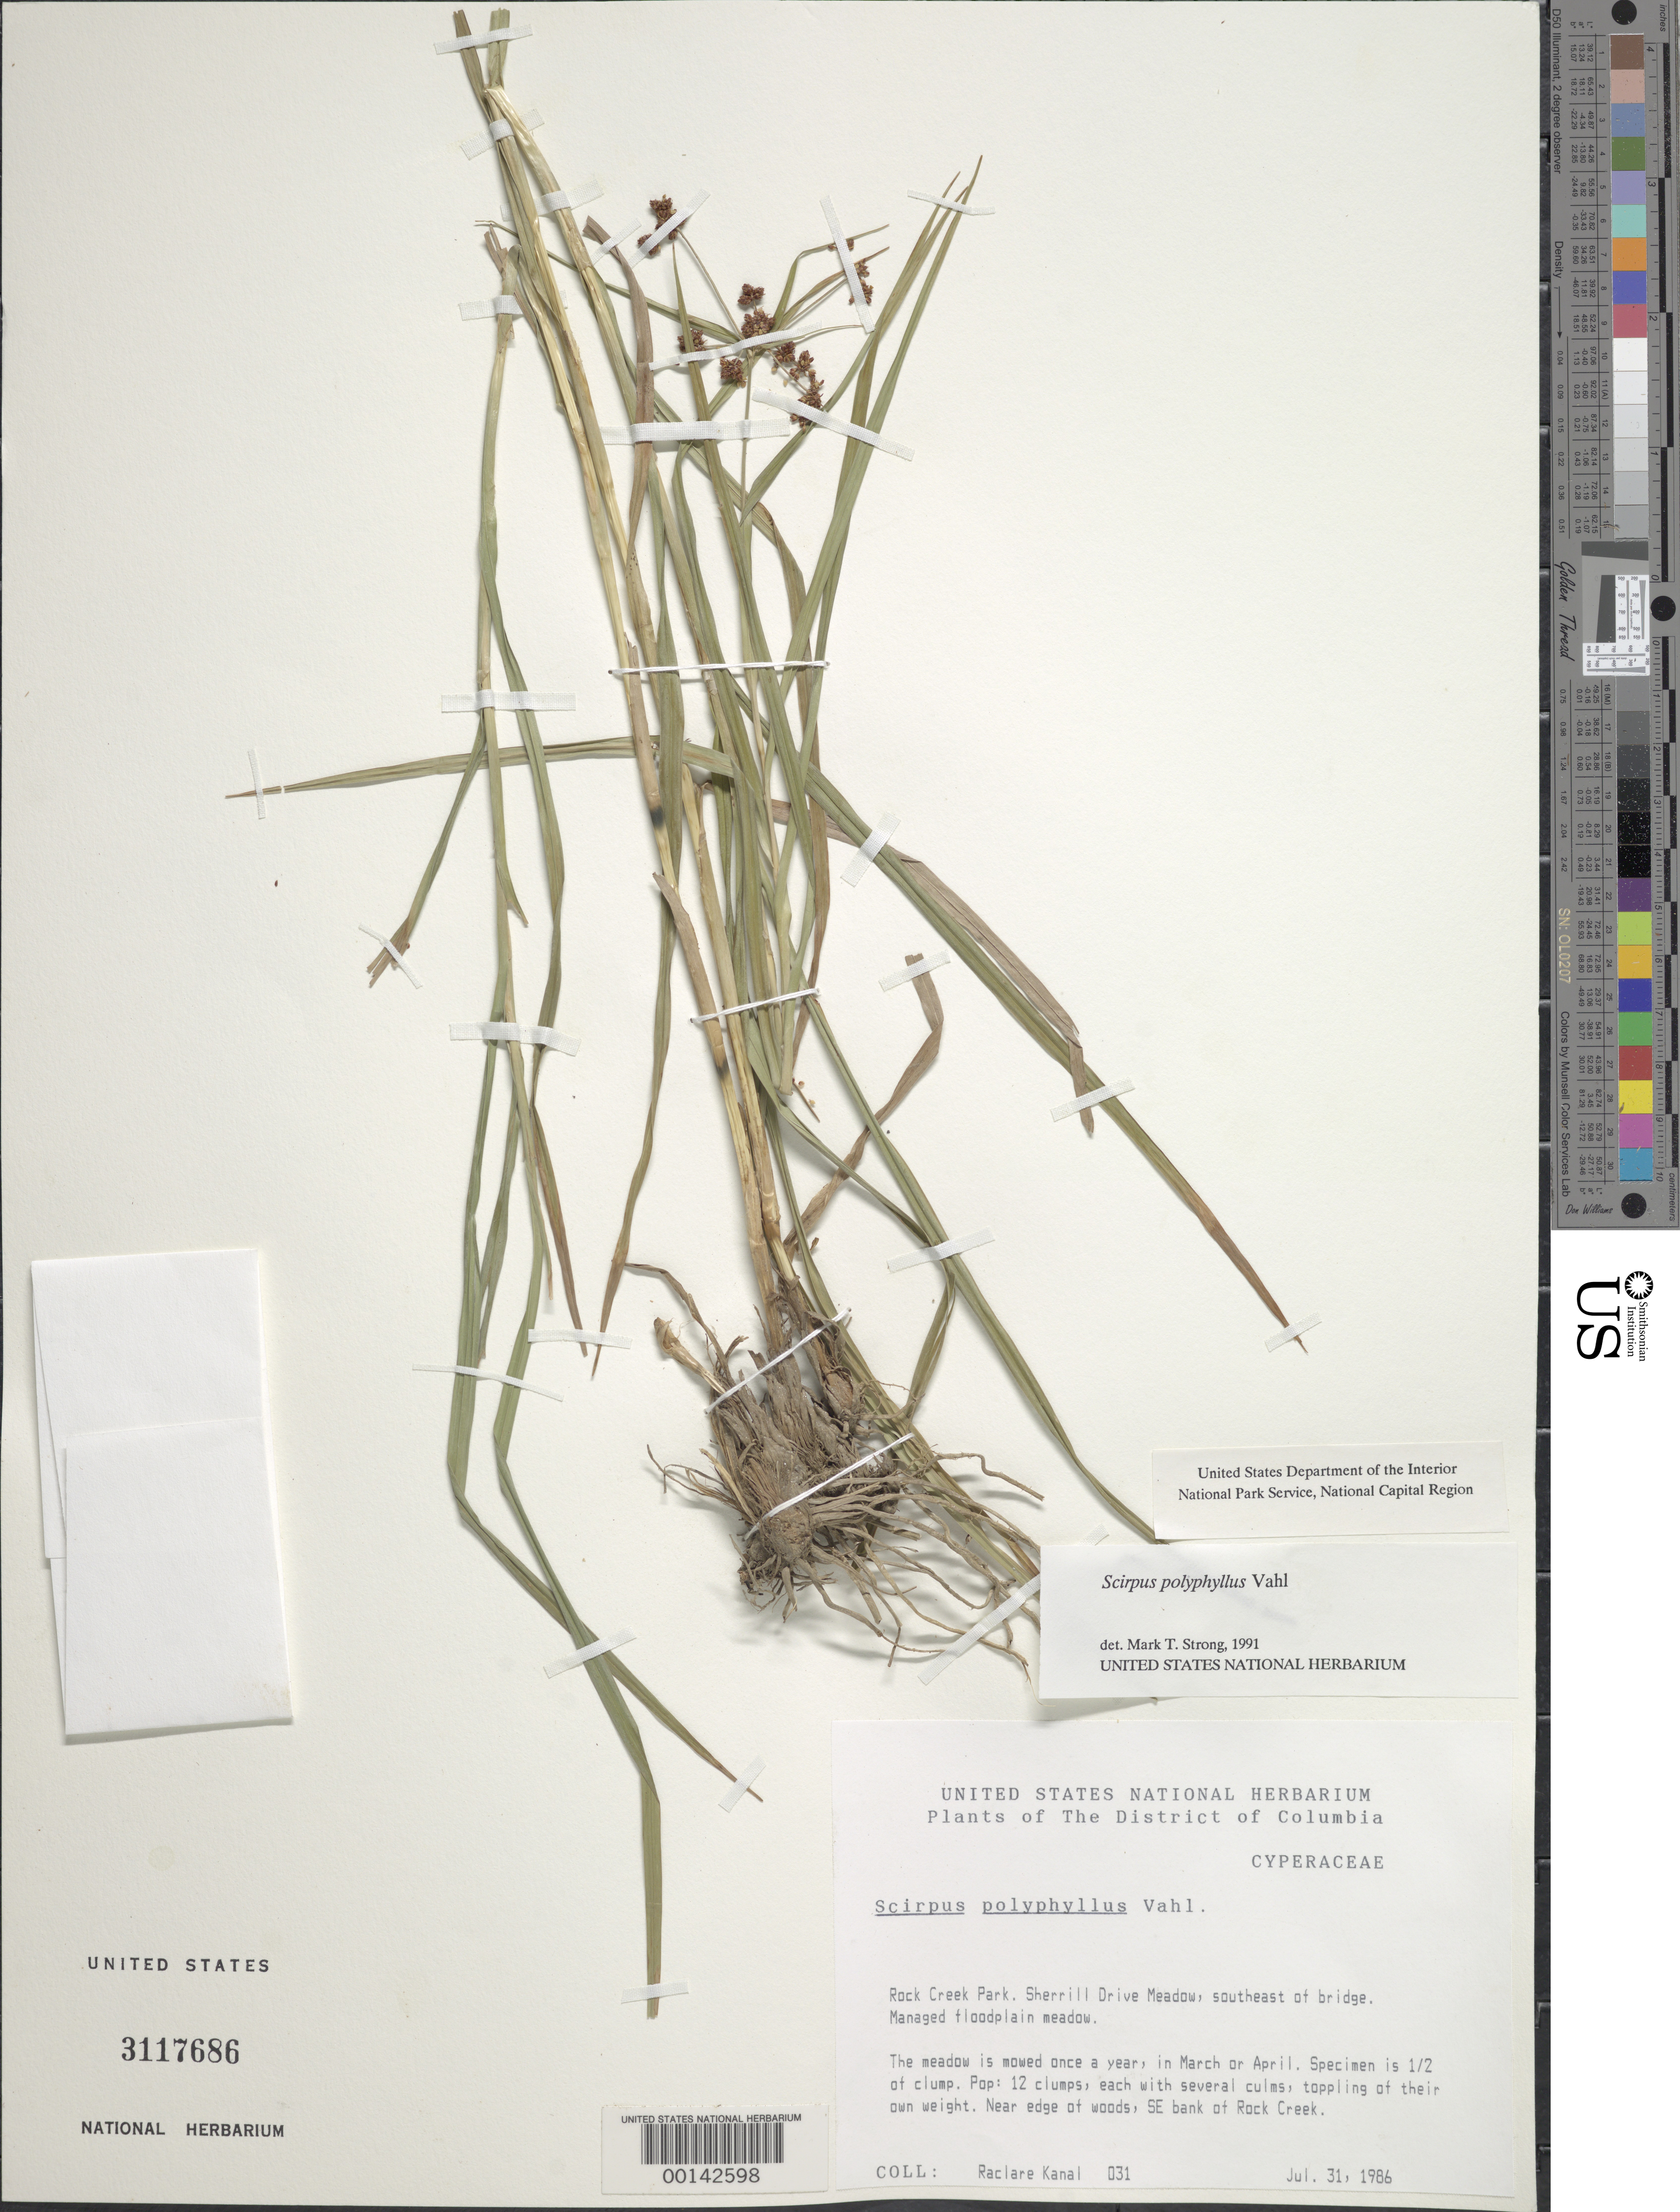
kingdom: Plantae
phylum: Tracheophyta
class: Liliopsida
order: Poales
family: Cyperaceae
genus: Scirpus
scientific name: Scirpus polyphyllus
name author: Vahl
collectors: R. Kanal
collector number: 031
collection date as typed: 31 Jul 1986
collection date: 1986-07-31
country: United States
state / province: District of Columbia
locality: Rock Creek Park. Sherrill Drive meadow, southeast of bridge. Rock Creek Park & vicinity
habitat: Managed floodplain meadow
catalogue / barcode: US 3117686